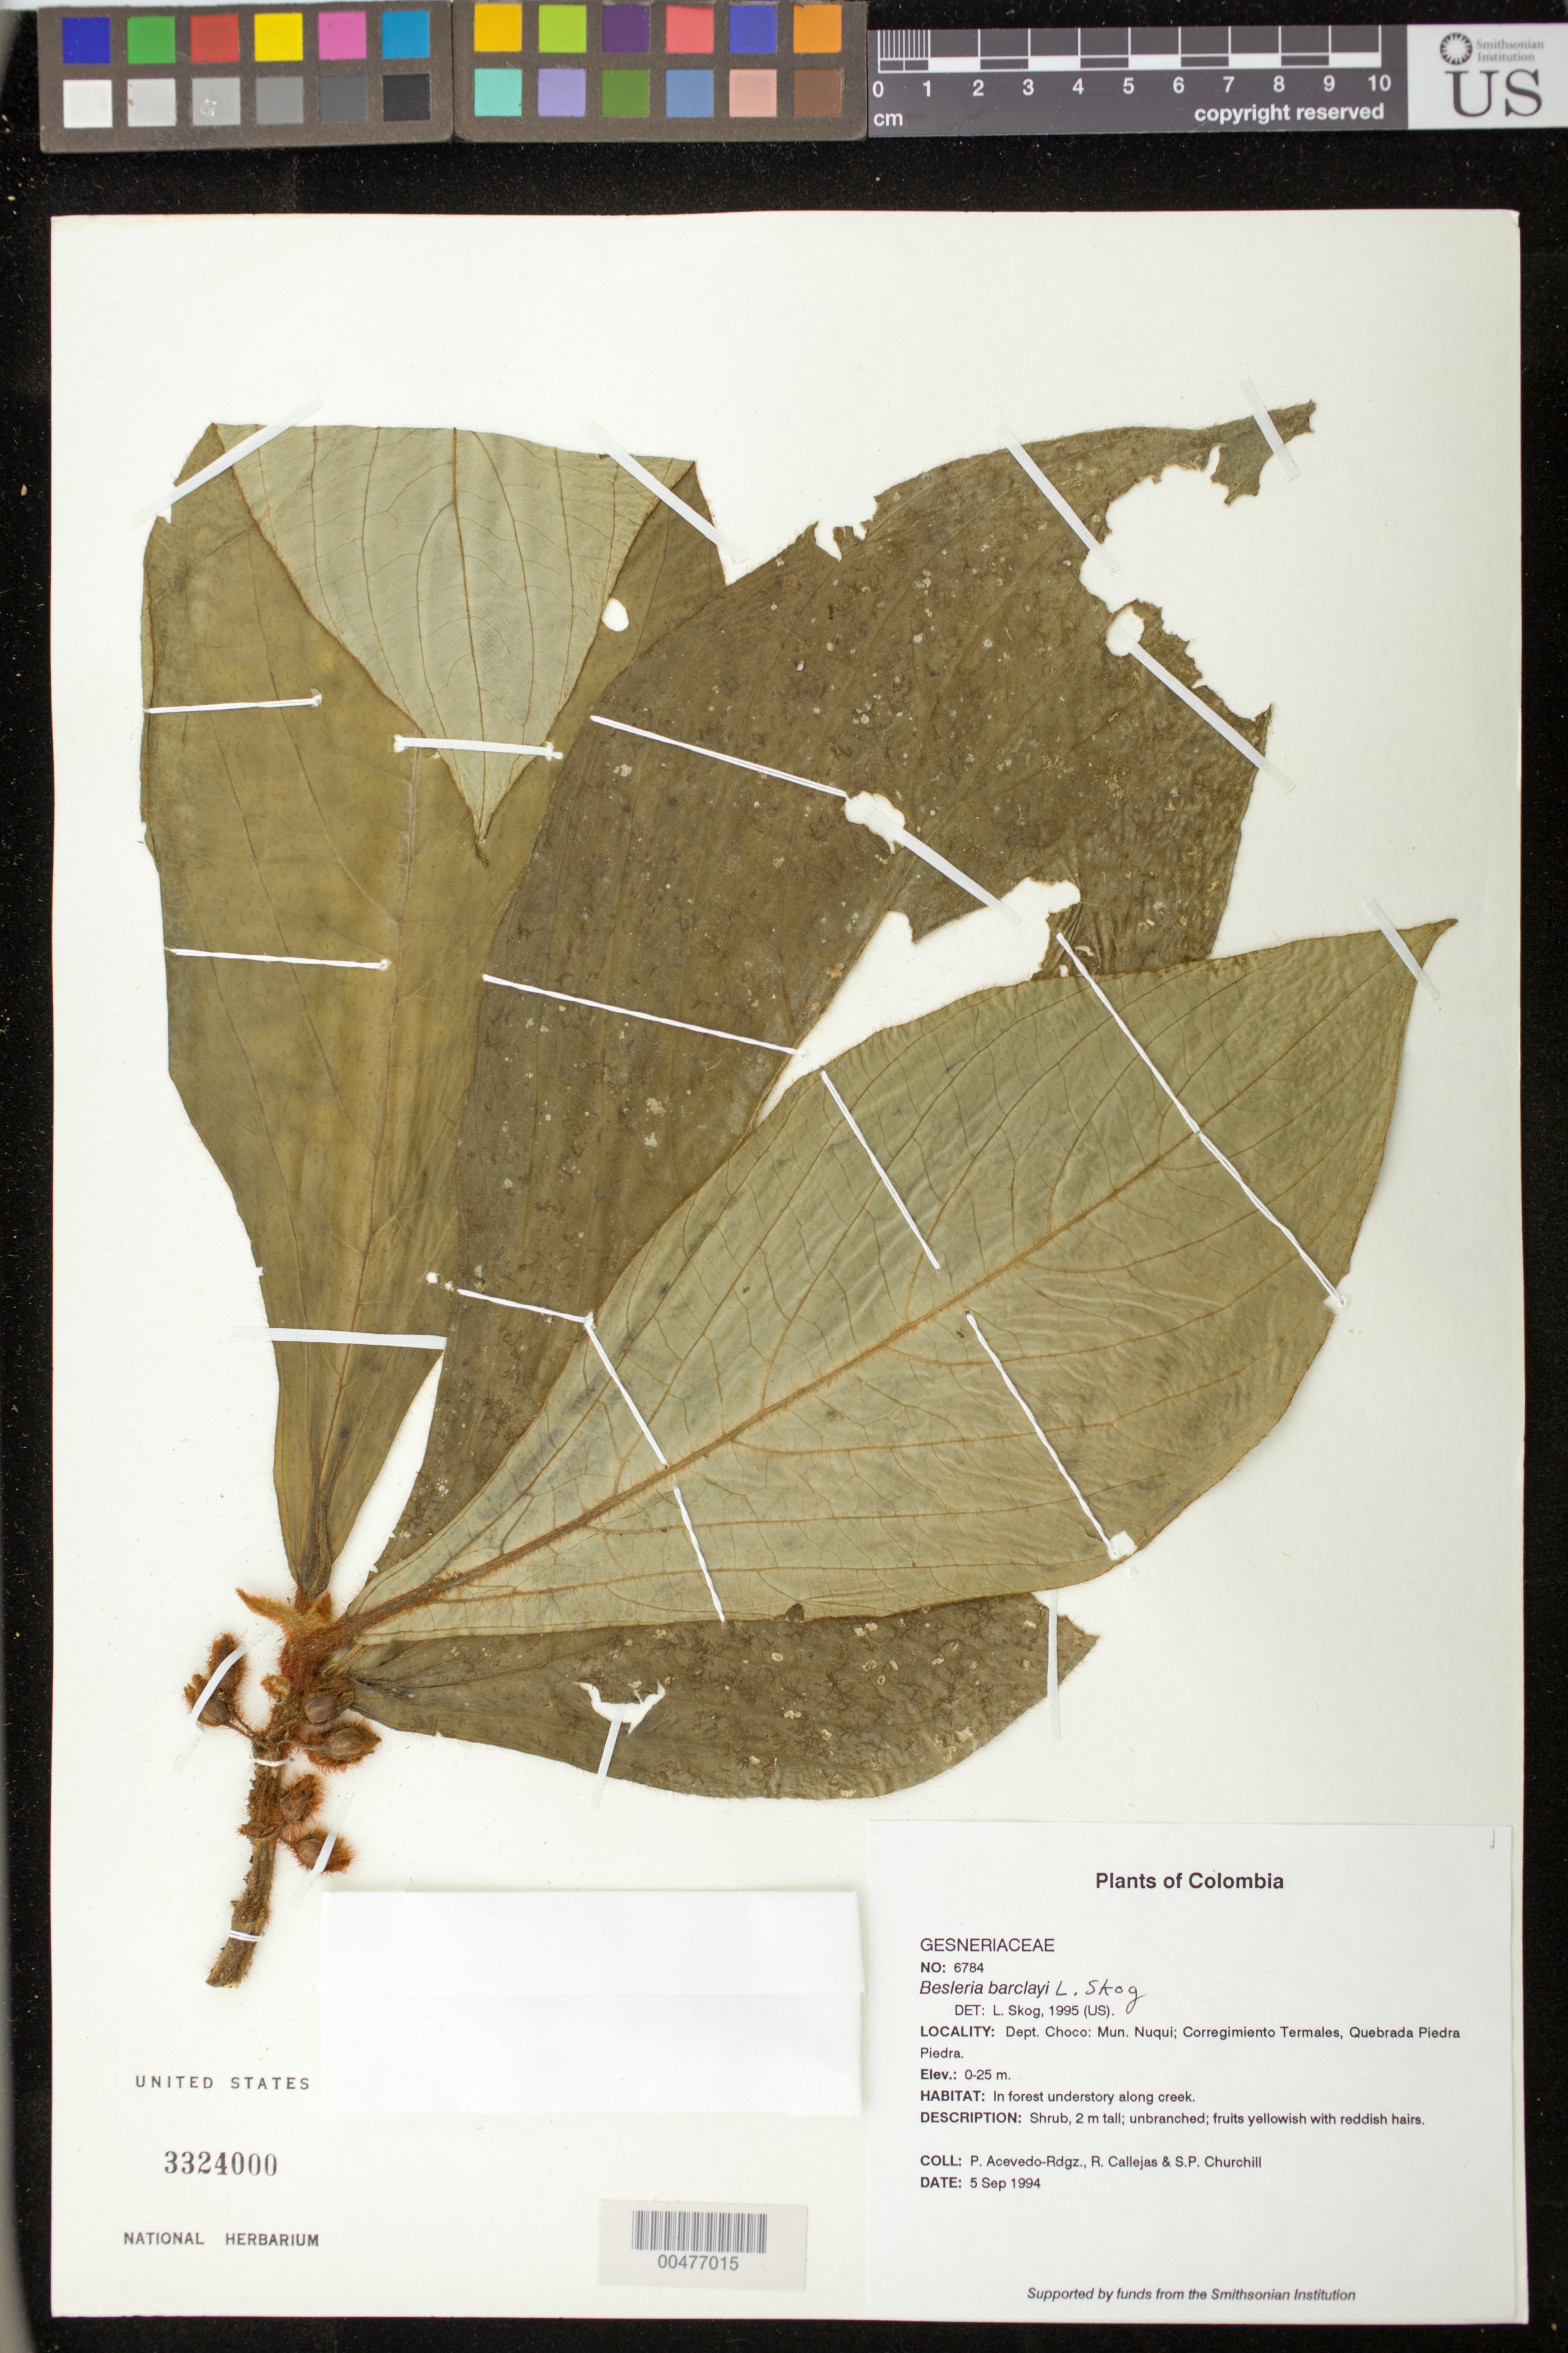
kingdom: Plantae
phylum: Tracheophyta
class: Magnoliopsida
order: Lamiales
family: Gesneriaceae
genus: Besleria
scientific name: Besleria barclayi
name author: L.E. Skog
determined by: Skog, Laurence E.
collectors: P. Acevedo-Rodr., R. Callejas & S. Churchill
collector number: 6784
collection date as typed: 05 Sep 1994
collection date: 1994-09-05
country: Colombia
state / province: Chocó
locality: Mun. Nuqui; correg. Termales, Quebrada Piedra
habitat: Forest understory along creek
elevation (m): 0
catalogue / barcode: US 3324000